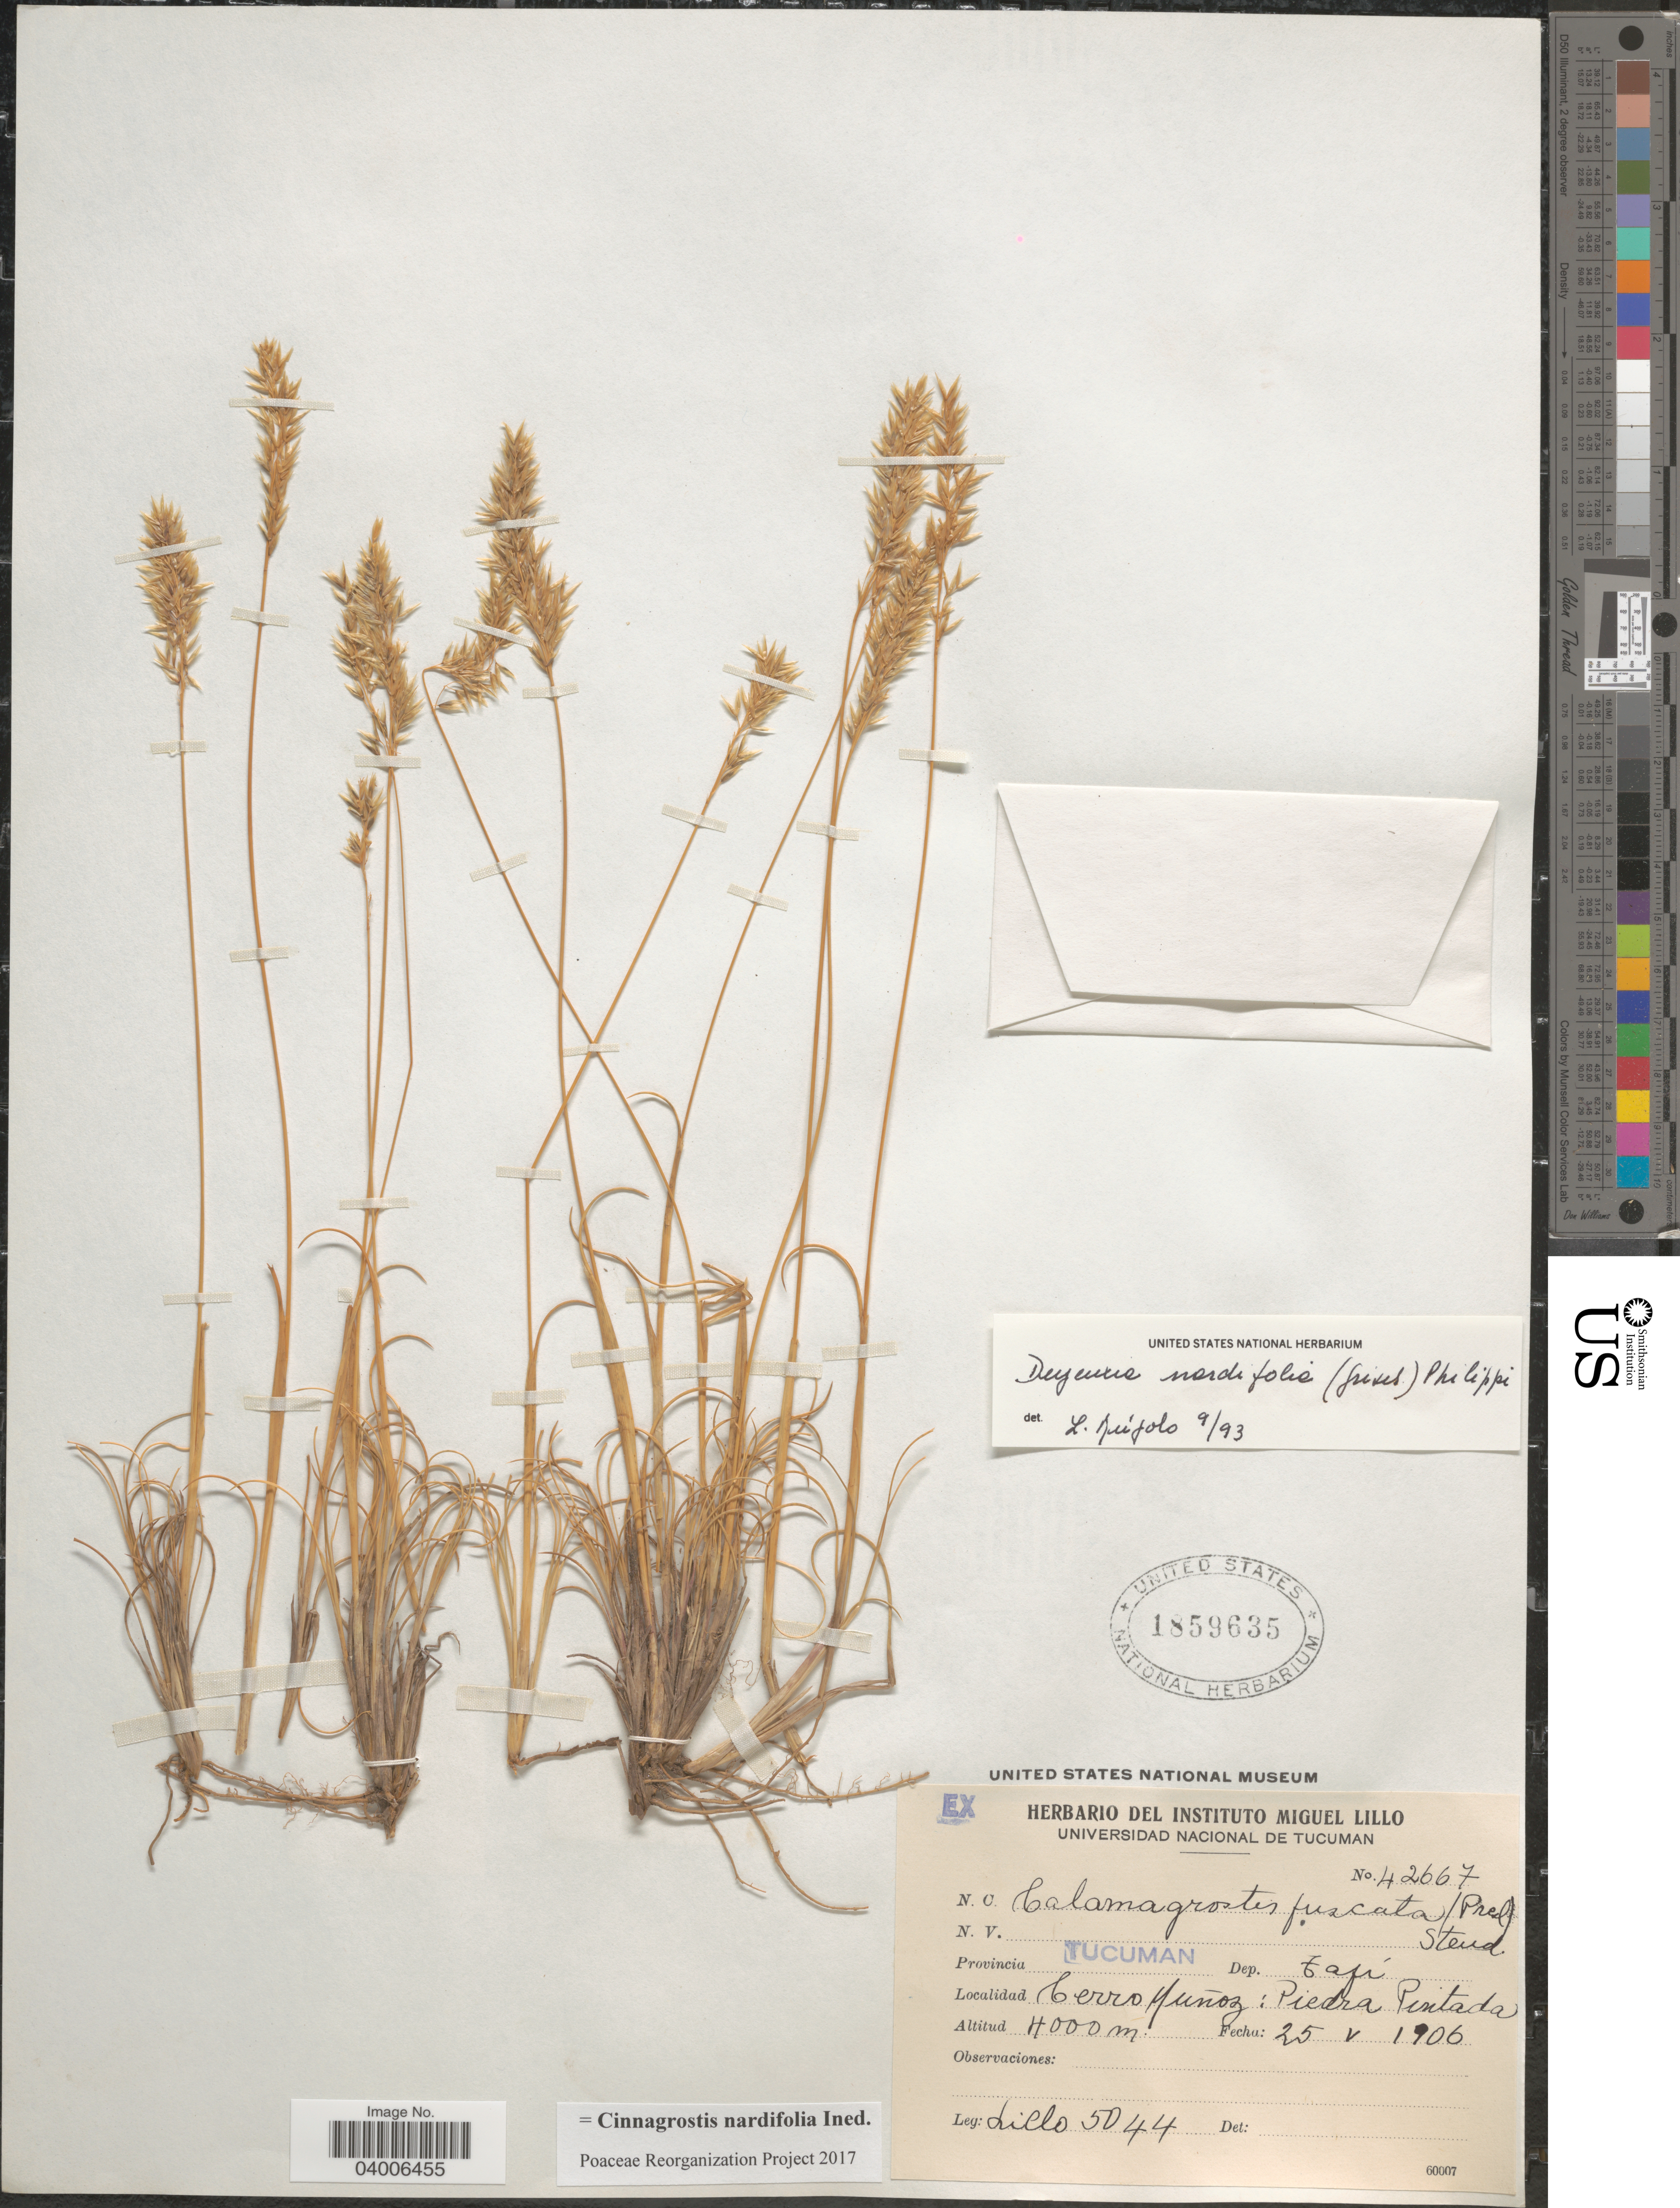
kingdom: Plantae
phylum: Tracheophyta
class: Liliopsida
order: Poales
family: Poaceae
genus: Cinnagrostis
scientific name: Cinnagrostis velutina var. nardifolia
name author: (Griseb.) P.M. Peterson et al.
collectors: M. Lillo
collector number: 5044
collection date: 1906-05-25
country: Argentina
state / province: Tucuman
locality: Dep. Tafí. Cerro Yuñoz: Piedra Pintada.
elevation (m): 4000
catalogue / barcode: US 1859635